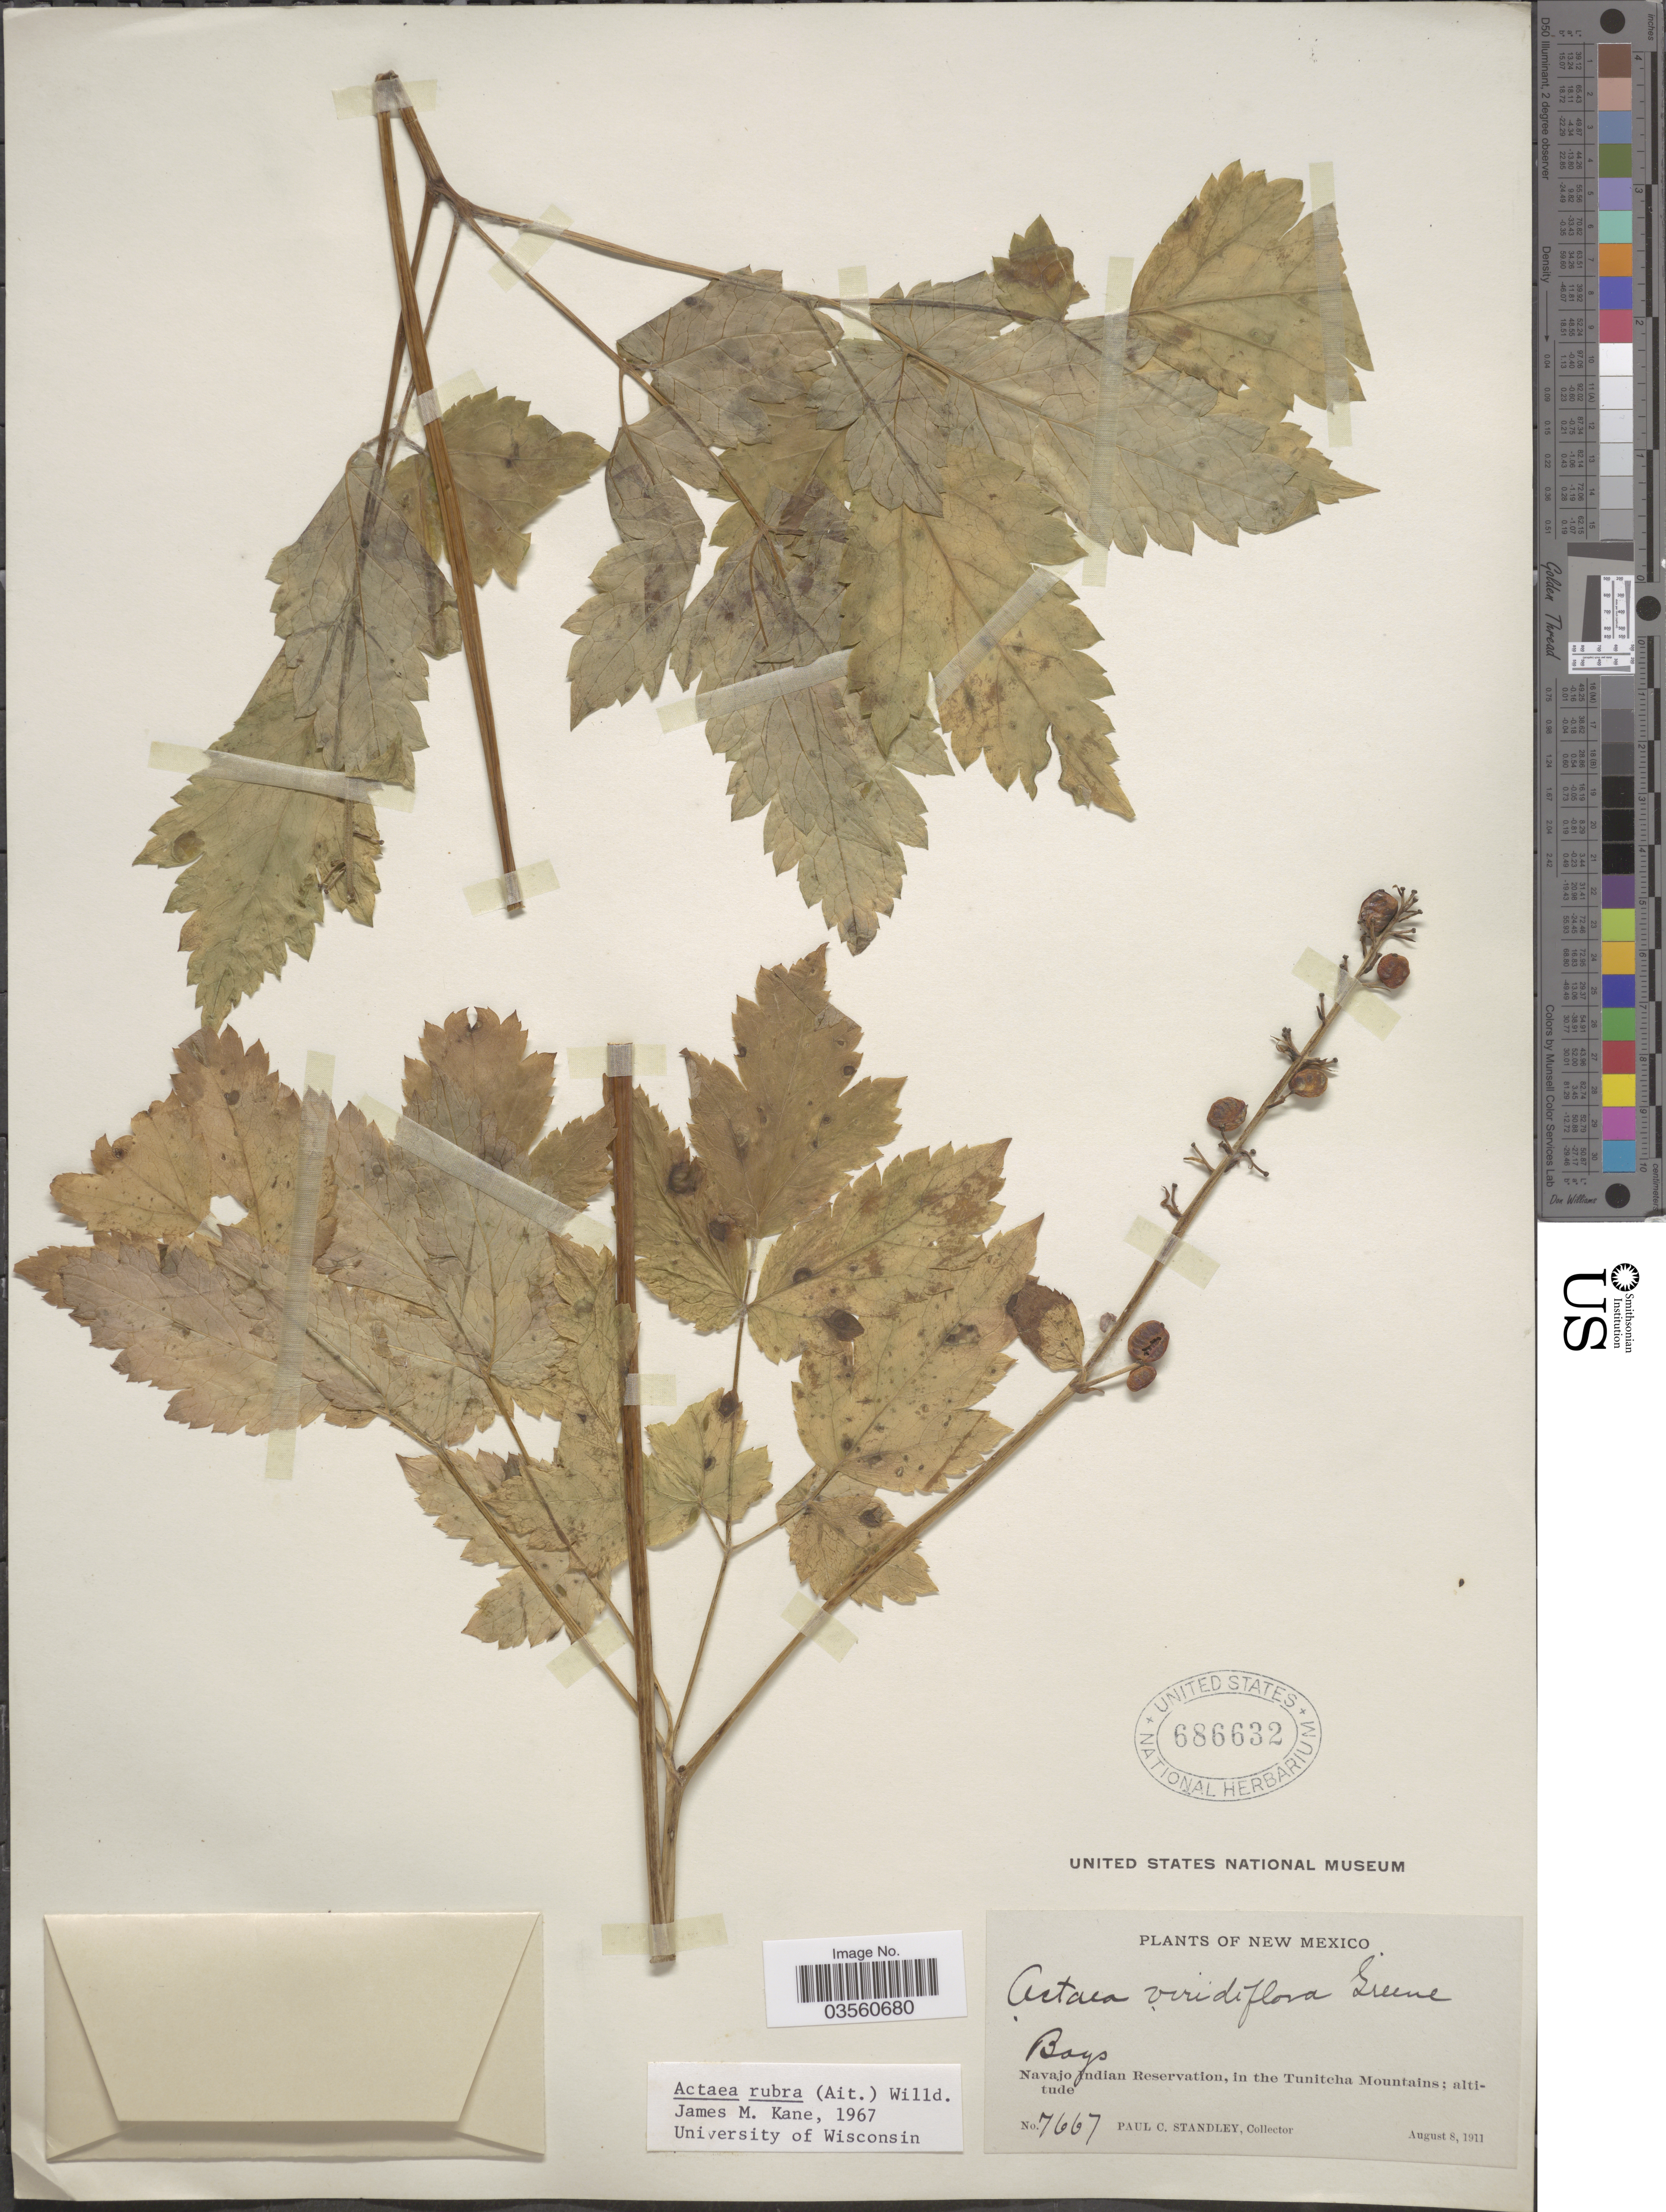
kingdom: Plantae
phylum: Tracheophyta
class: Magnoliopsida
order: Ranunculales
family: Ranunculaceae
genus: Actaea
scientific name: Actaea rubra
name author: (Aiton) Willd.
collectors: P. C. Standley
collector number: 7667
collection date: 1911-08-08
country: United States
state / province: New Mexico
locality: Navajo Indian Reservation, in the Tunitcha Mountains.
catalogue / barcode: US 686632